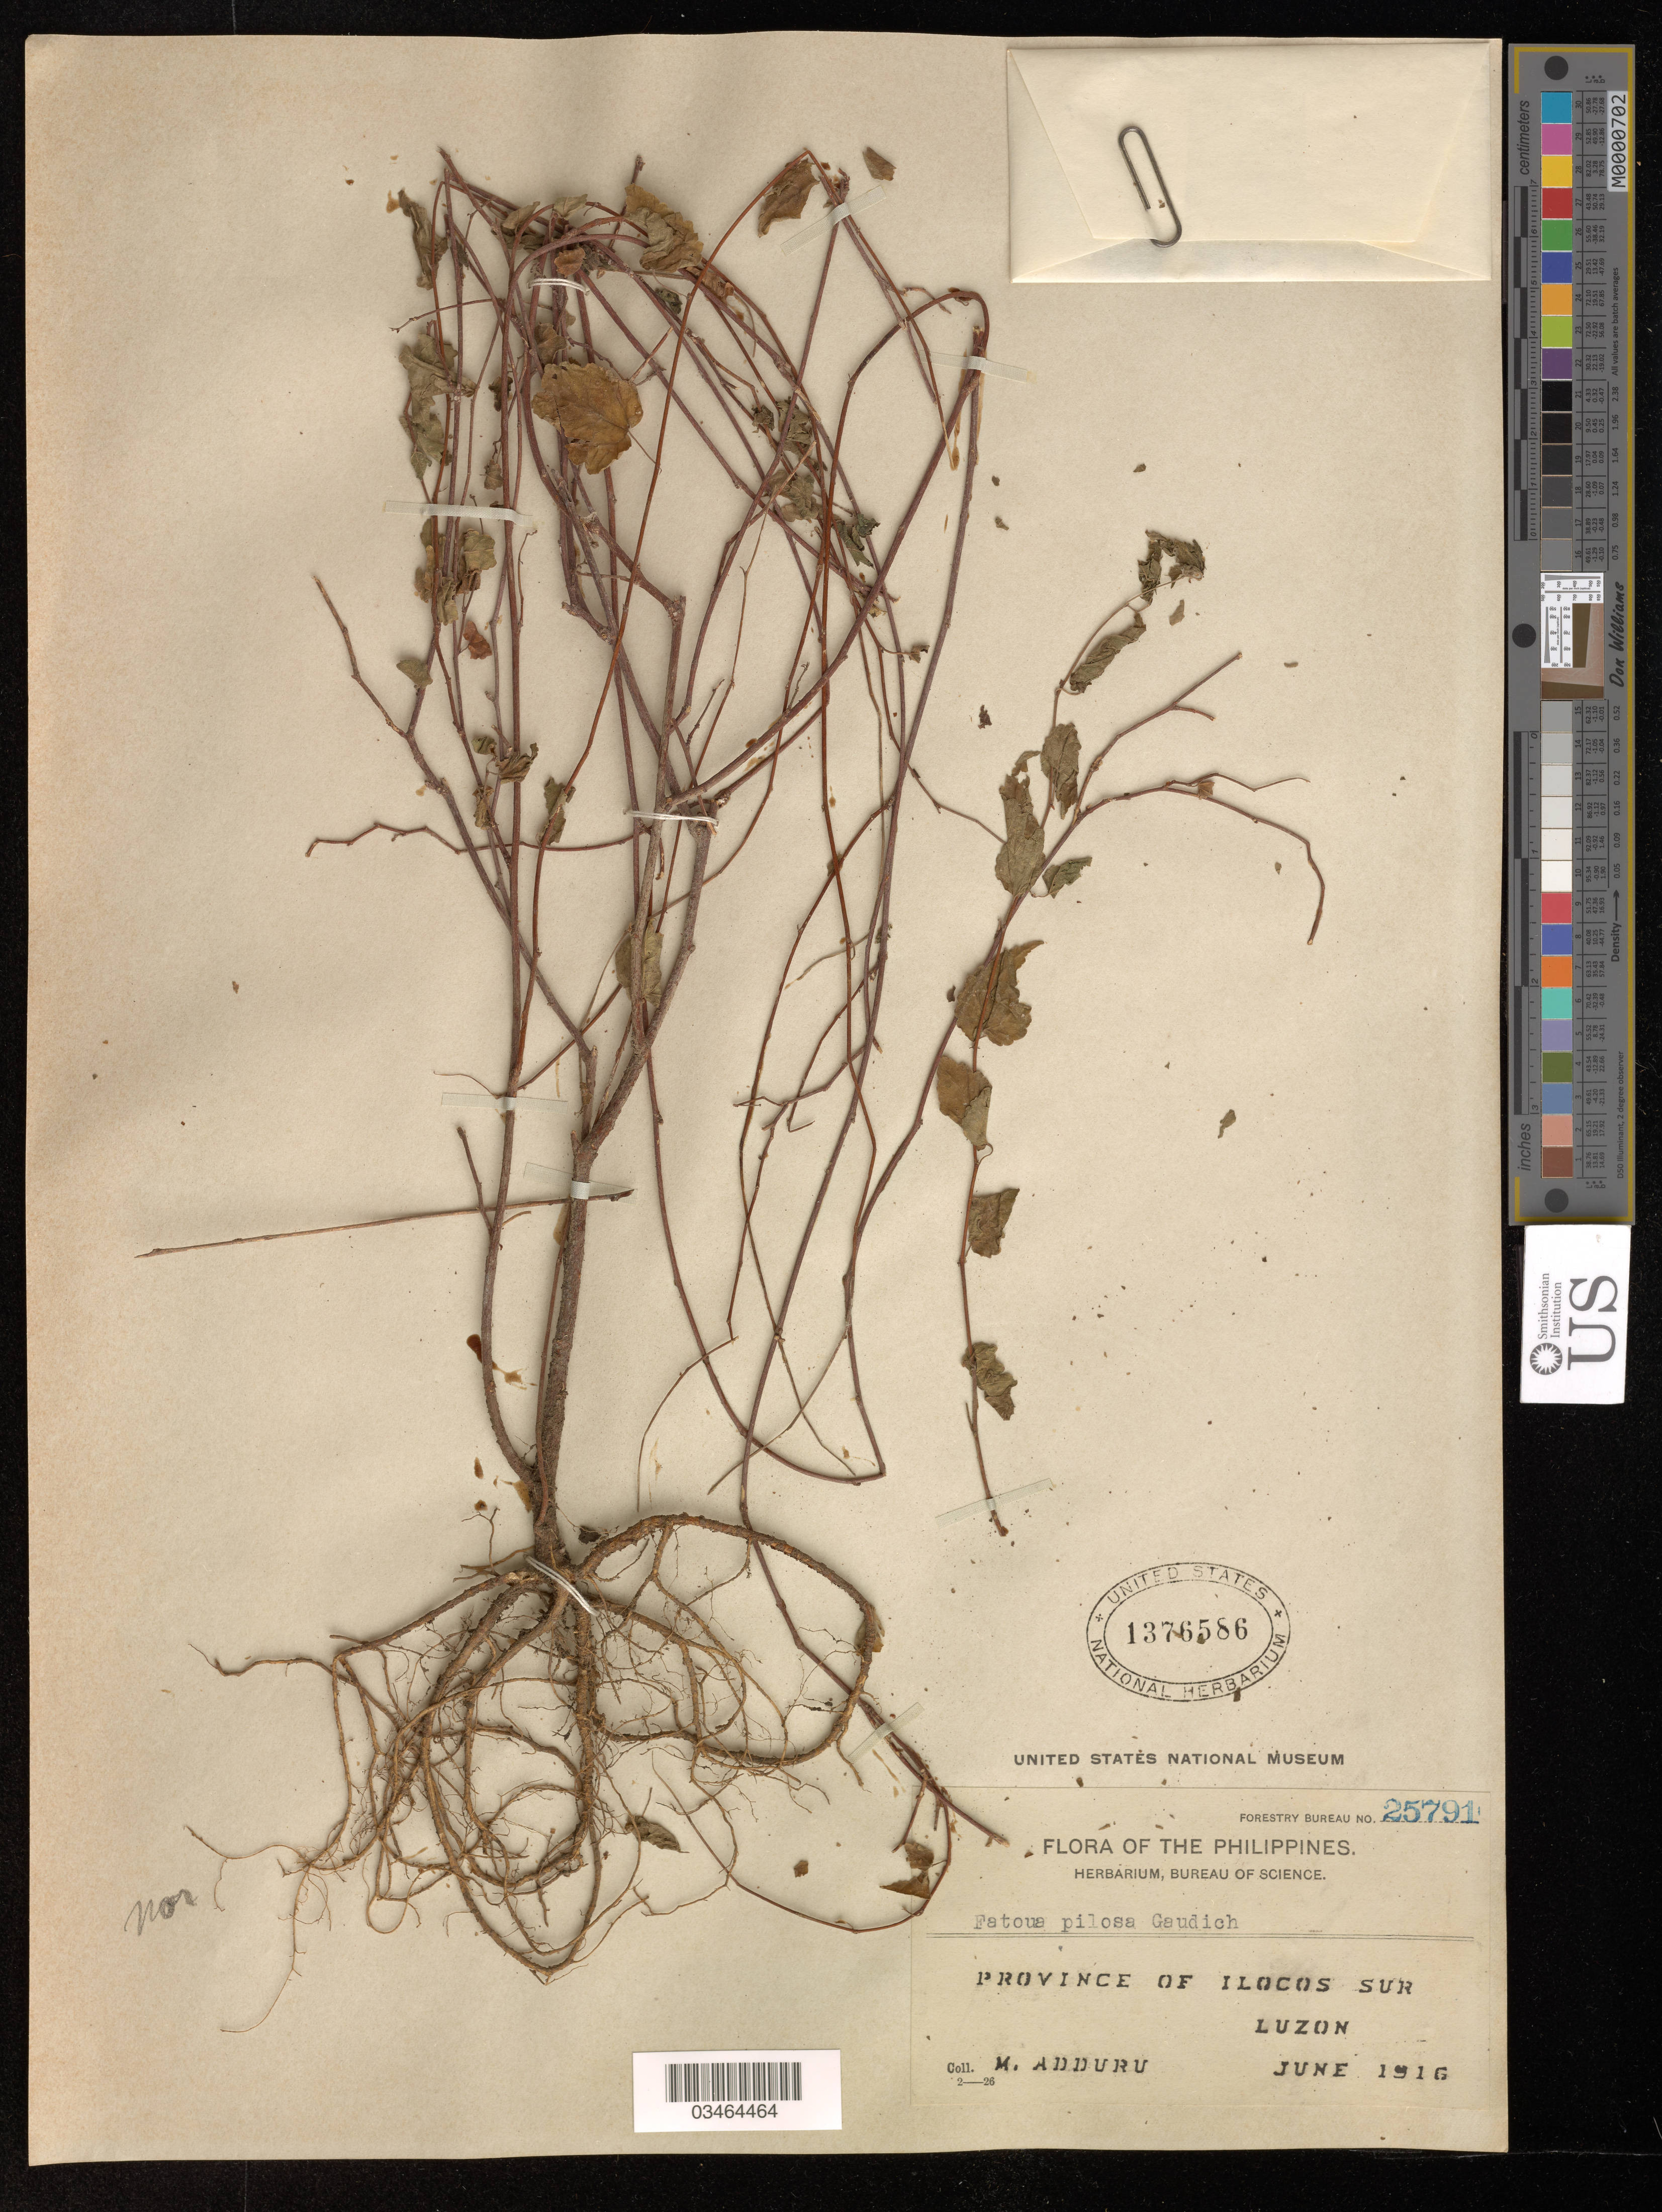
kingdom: Plantae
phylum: Tracheophyta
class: Magnoliopsida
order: Rosales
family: Moraceae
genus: Fatoua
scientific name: Fatoua pilosa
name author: Gaudich.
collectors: M. Adduru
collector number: Forestry Bureau 25791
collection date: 1916-06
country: Philippines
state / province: Ilocos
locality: Province of Ilocos Sur Luzon.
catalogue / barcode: US 1376586